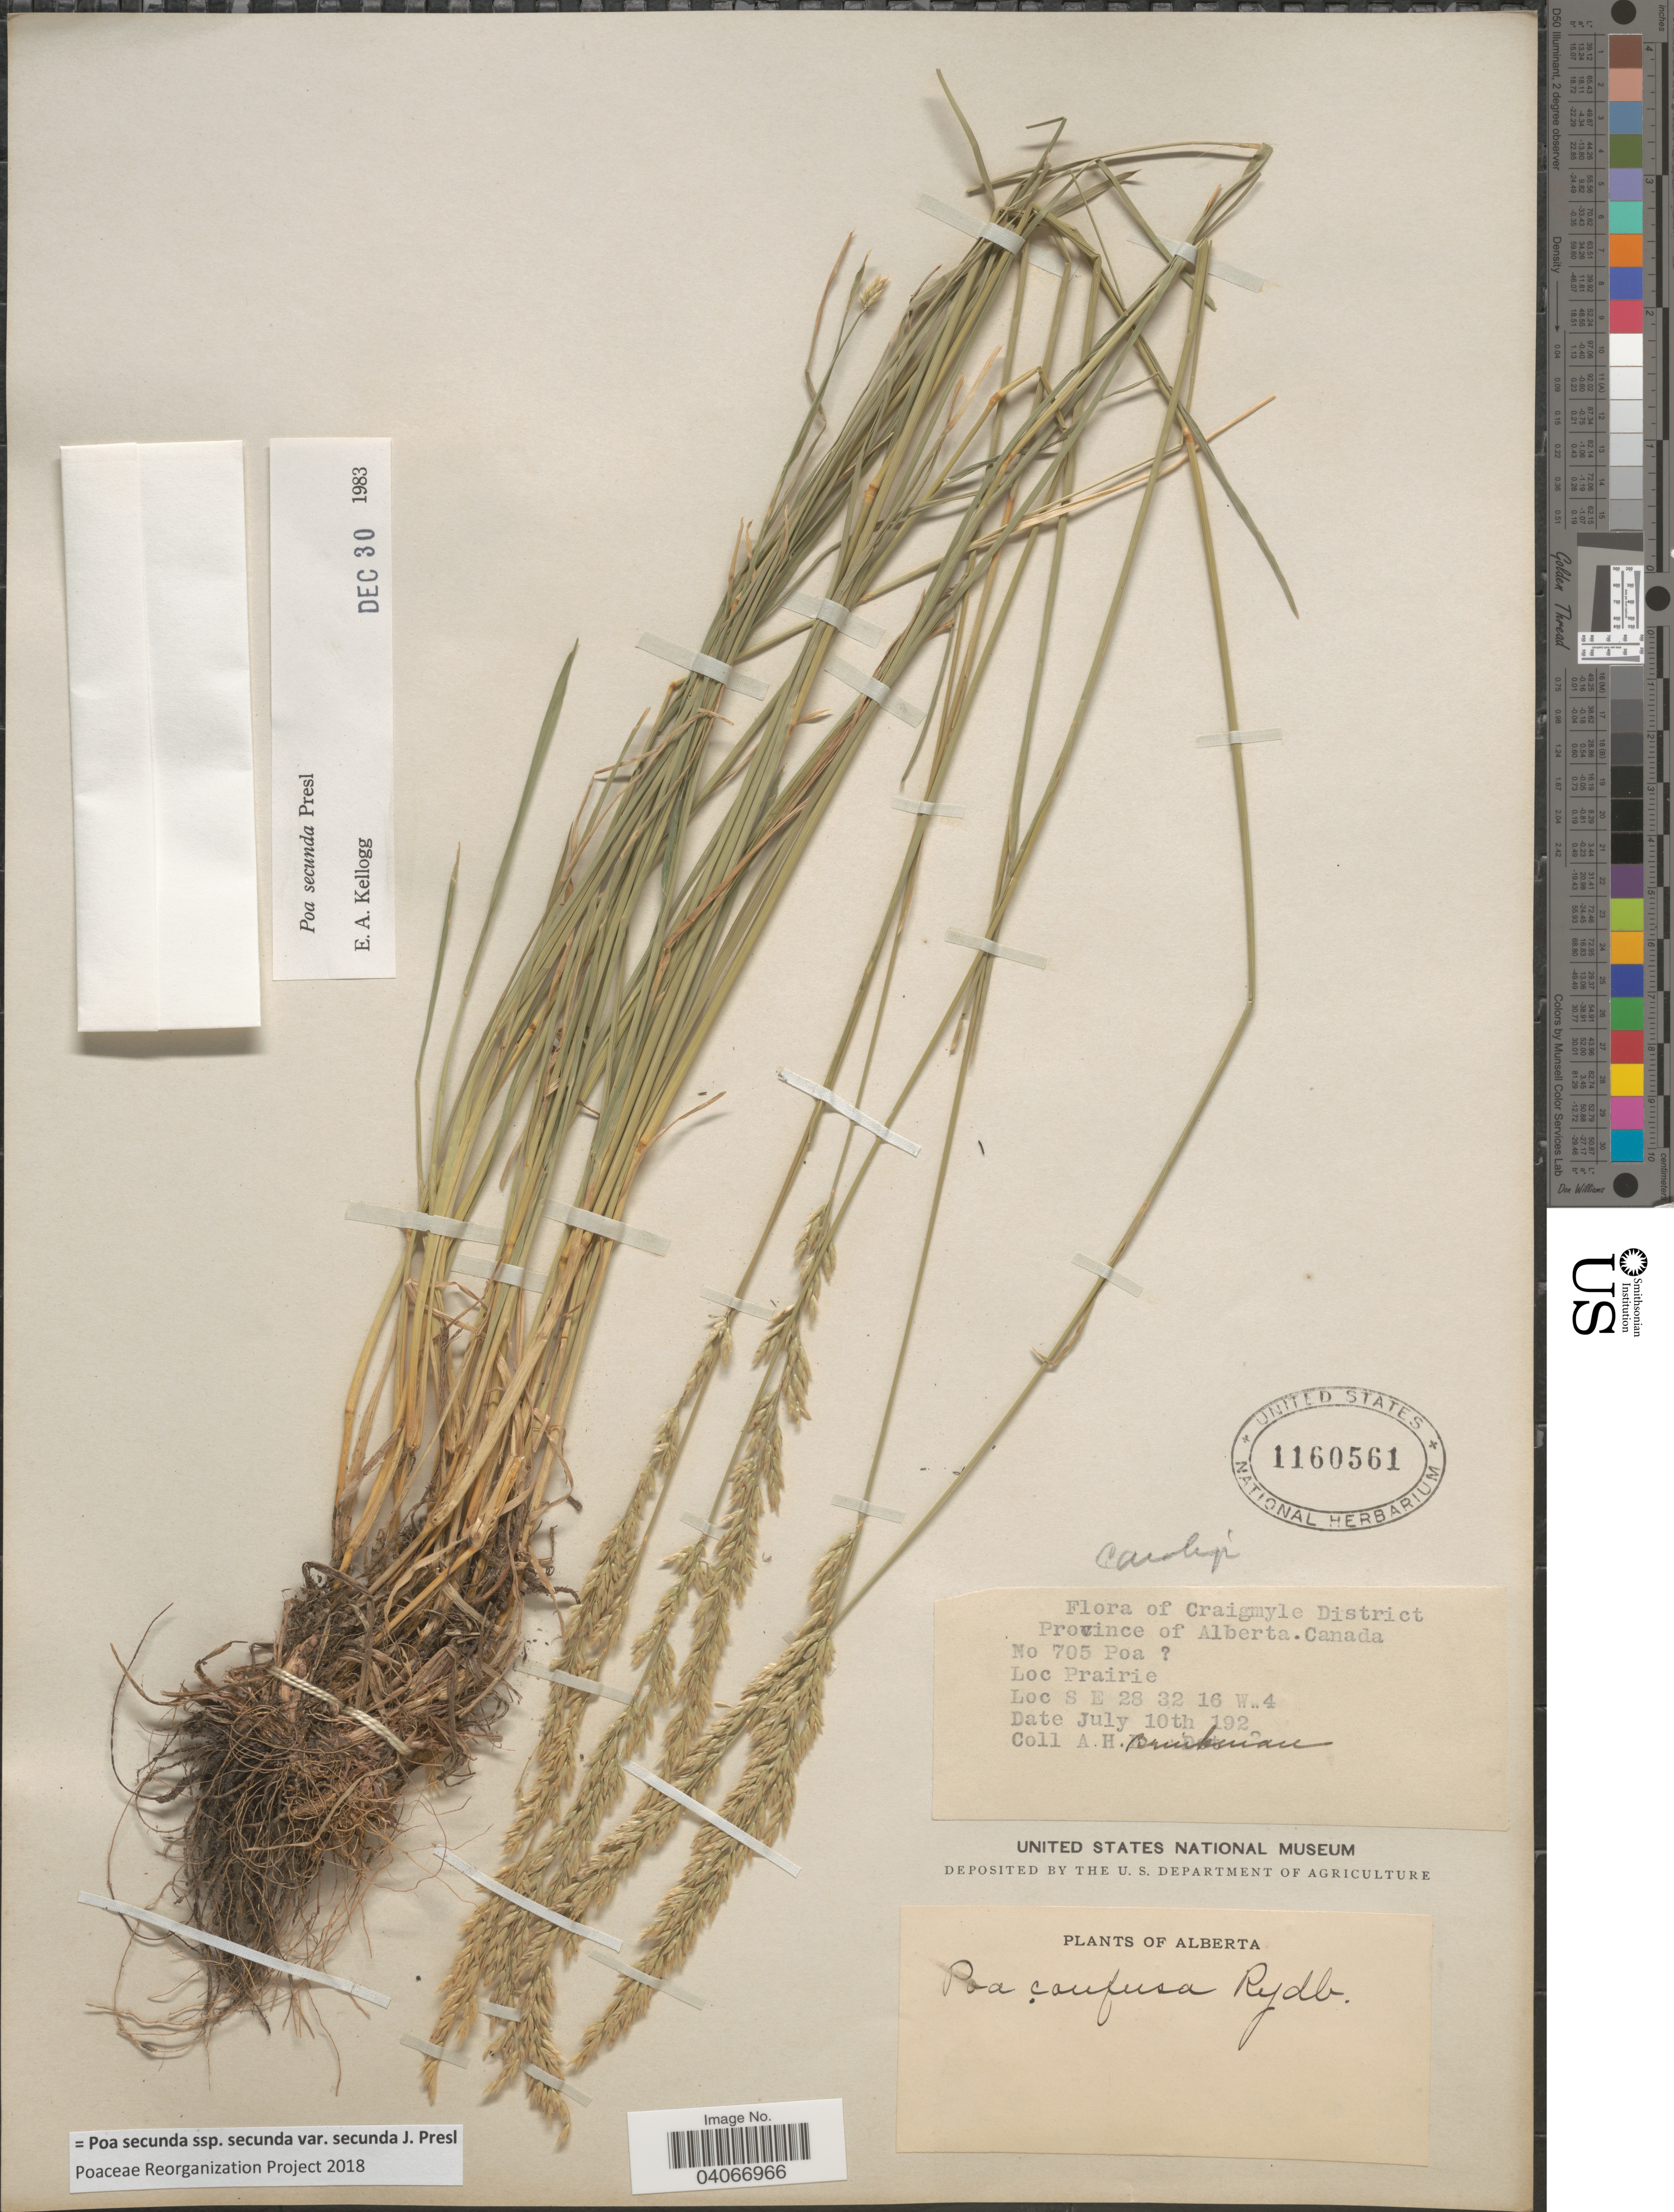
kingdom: Plantae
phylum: Tracheophyta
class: Liliopsida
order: Poales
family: Poaceae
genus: Poa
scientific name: Poa secunda subsp. secunda var. secunda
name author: J. Presl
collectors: A. Brinkman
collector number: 705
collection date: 1922-07-10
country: Canada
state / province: Alberta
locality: Craigmyle District. Province of Alberta. S E 28 32 16 W 4.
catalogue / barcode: US 1160561